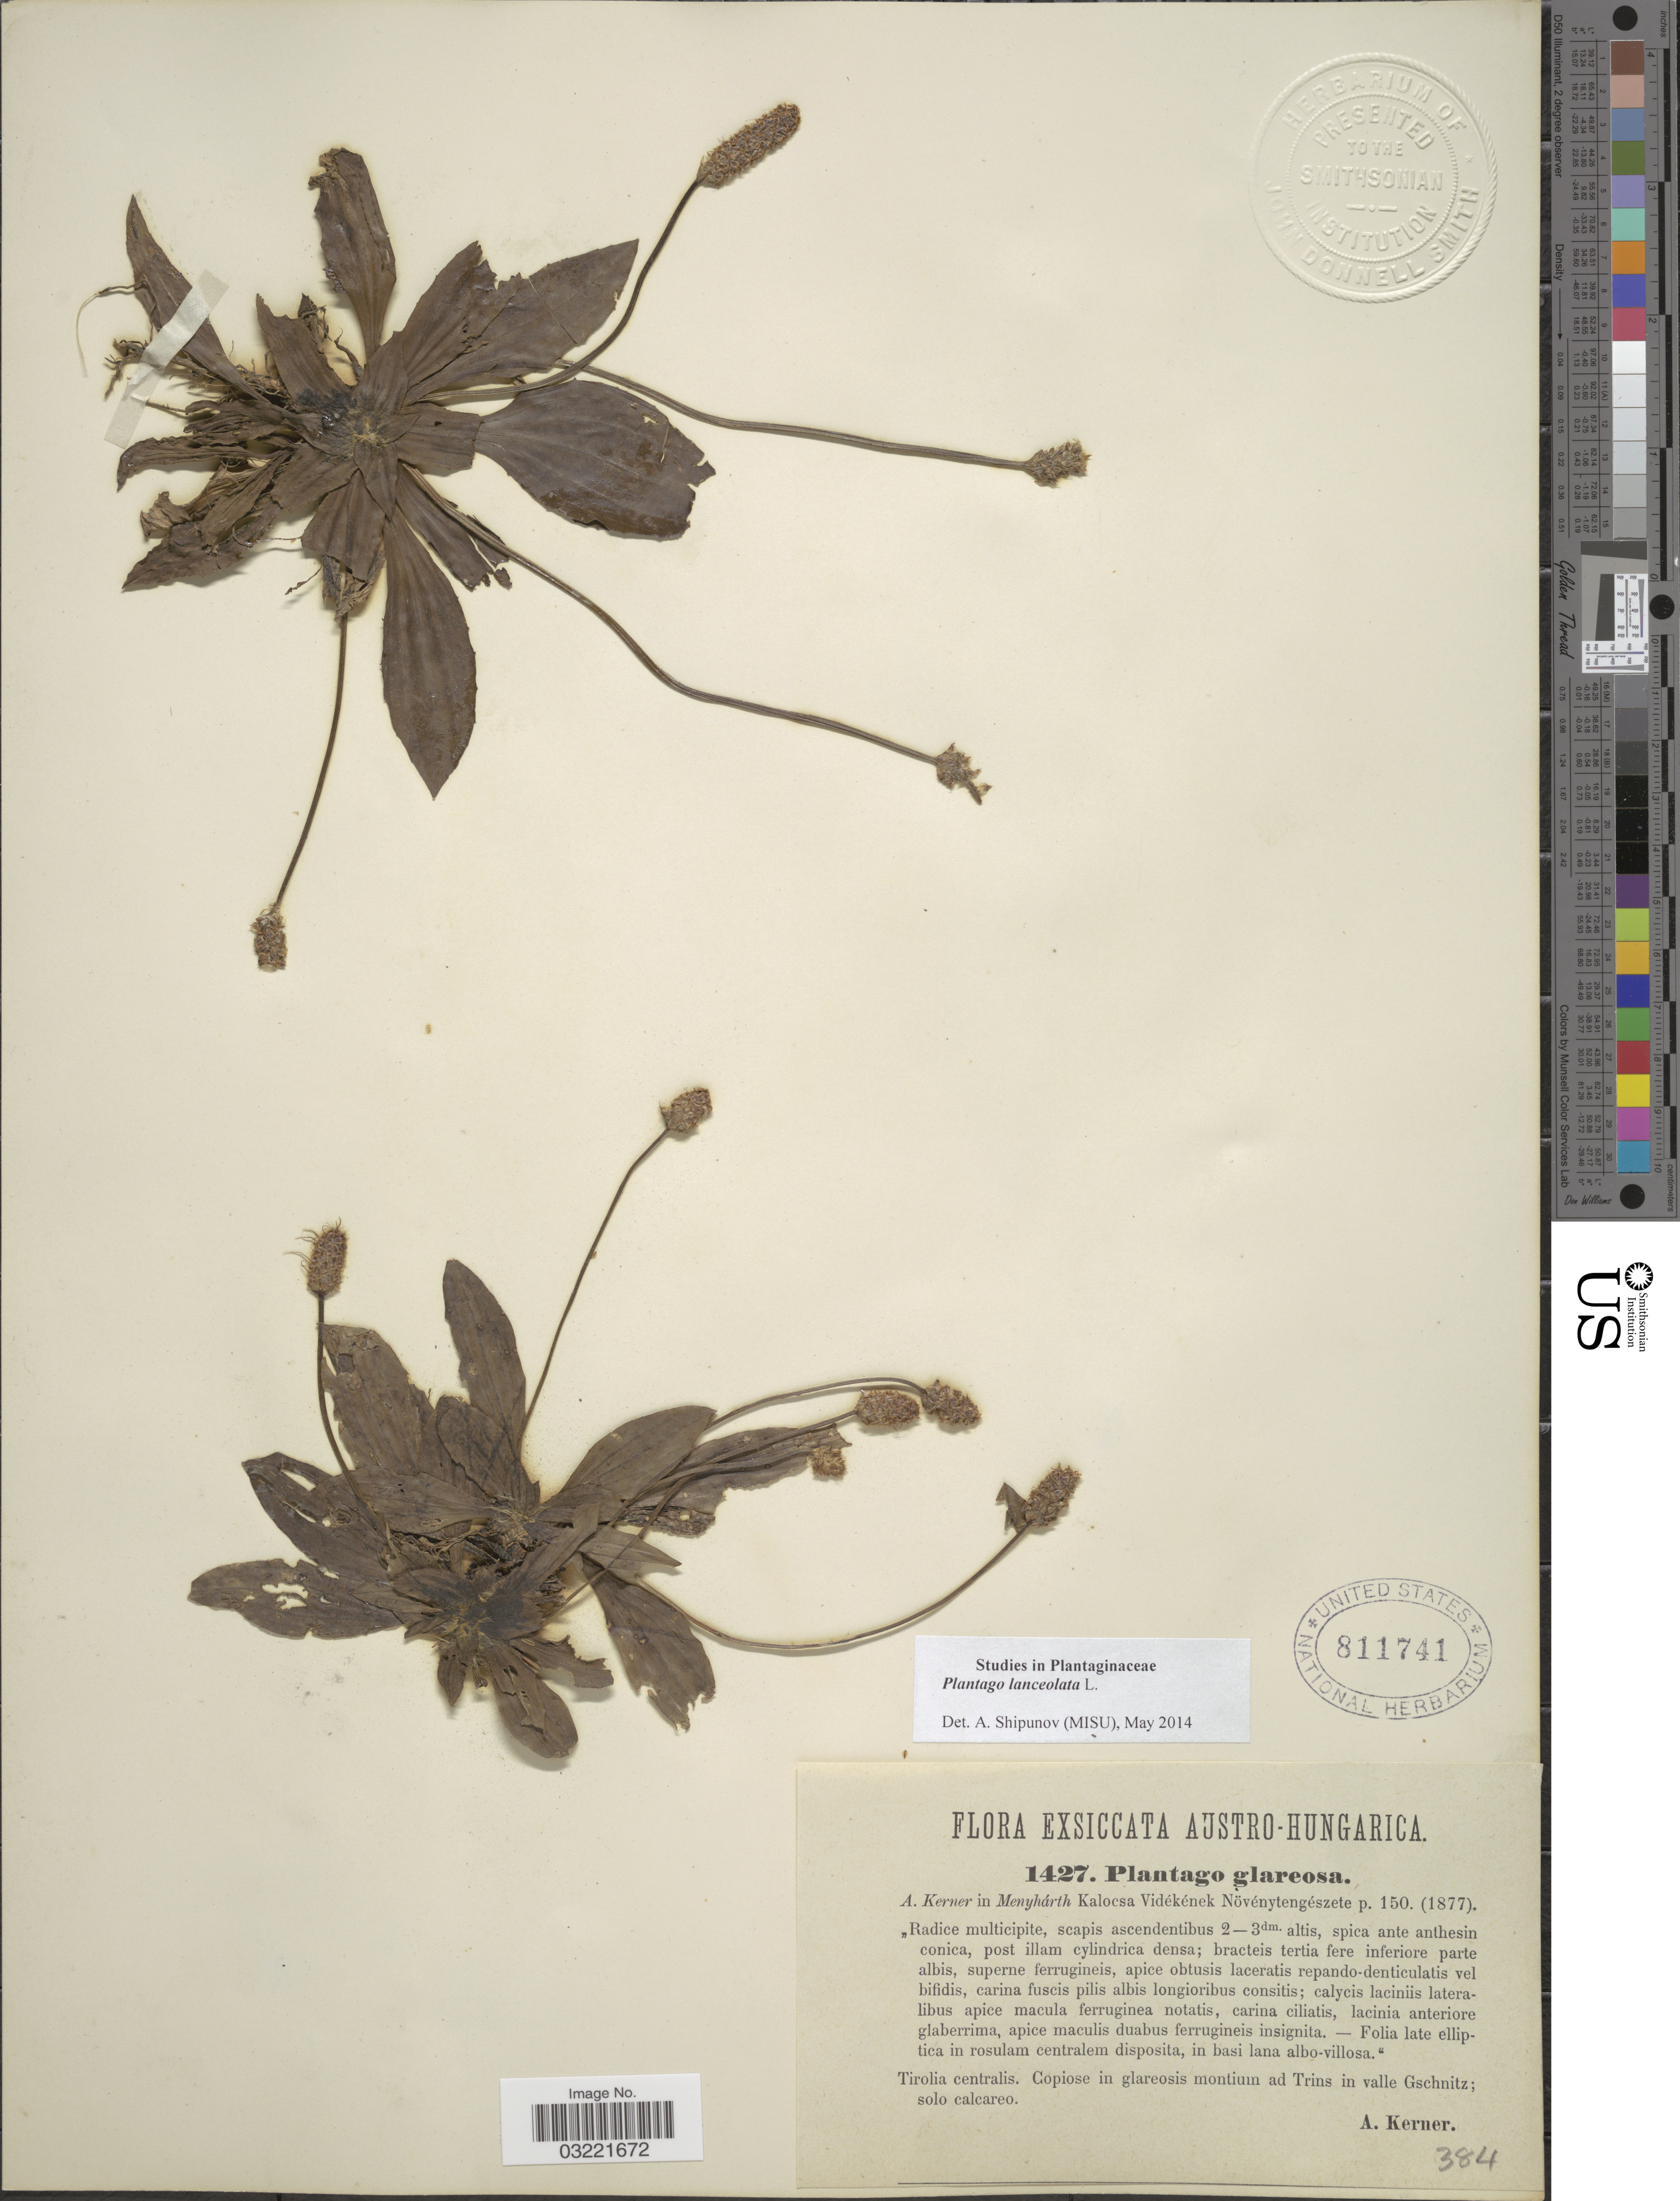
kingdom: Plantae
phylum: Tracheophyta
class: Magnoliopsida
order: Lamiales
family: Plantaginaceae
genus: Plantago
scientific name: Plantago lanceolata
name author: L.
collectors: A. Kerner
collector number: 1427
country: Hungary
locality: Austro-Hungarica. Tirolia centralis. Copiose in glareosis montium ad Trins in valle Gschnitz.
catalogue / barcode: US 811741